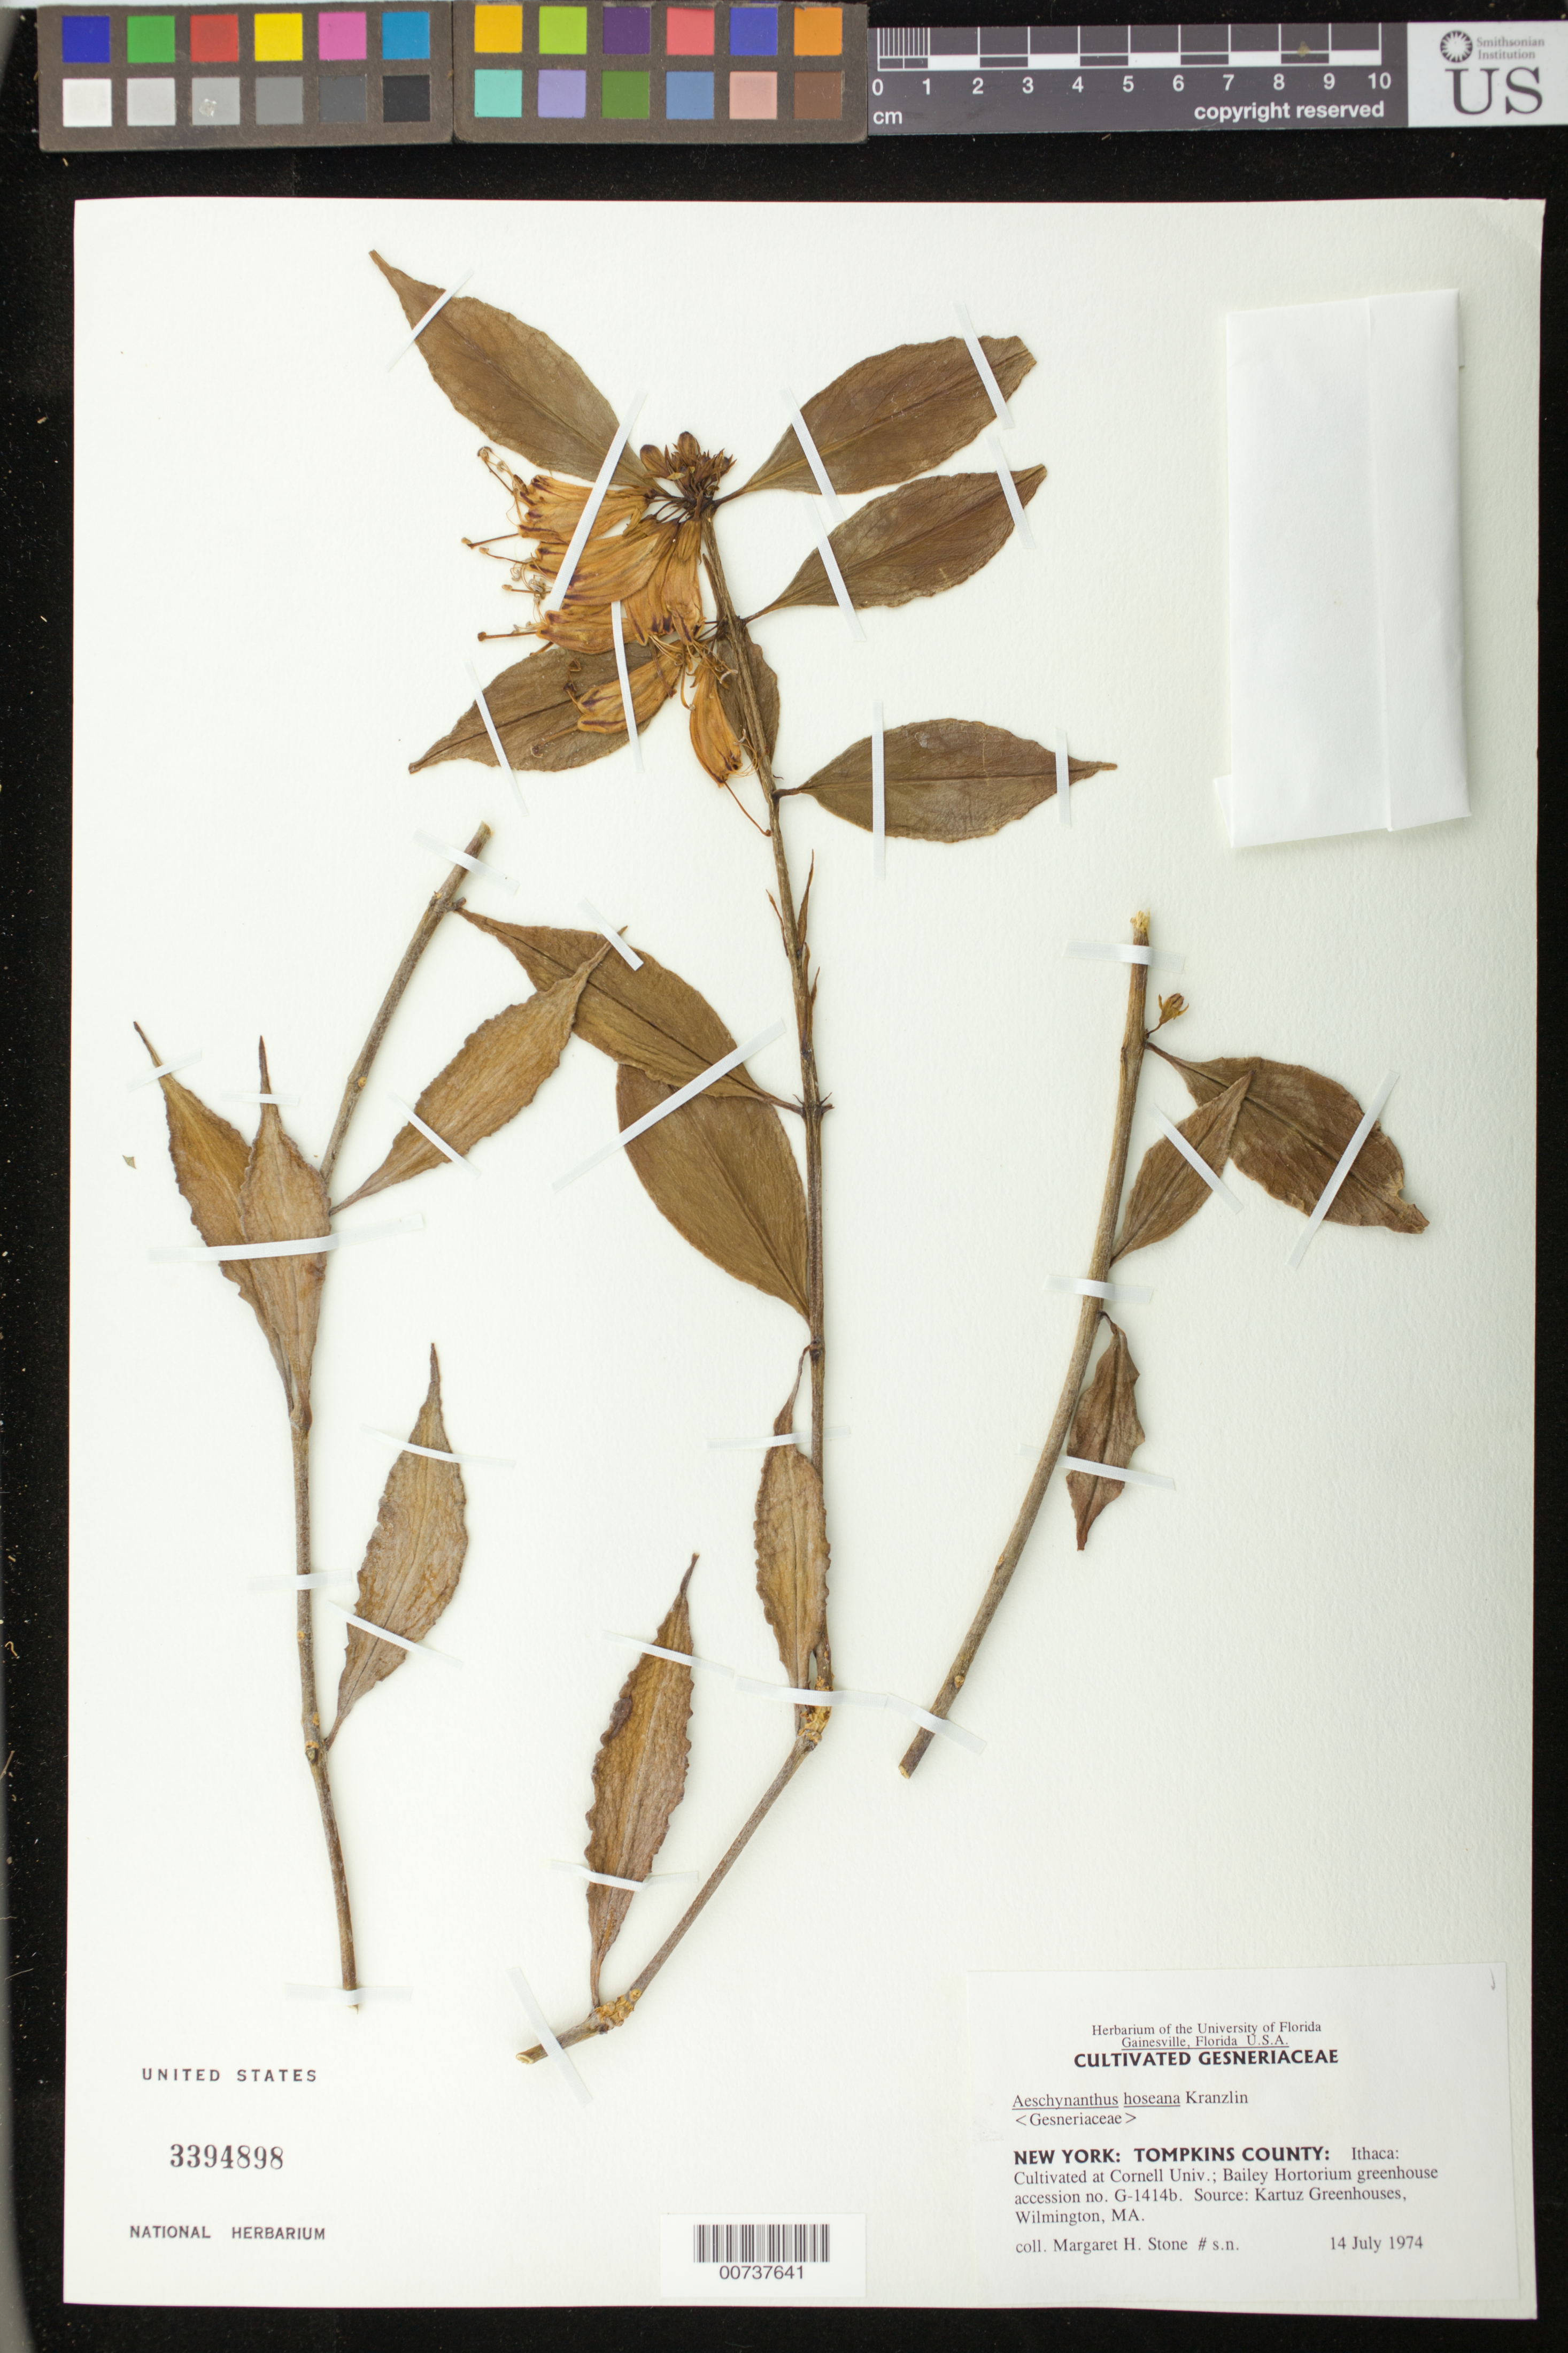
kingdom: Plantae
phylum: Tracheophyta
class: Magnoliopsida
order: Lamiales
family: Gesneriaceae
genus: Aeschynanthus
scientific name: Aeschynanthus hoseanus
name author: Kraenzl.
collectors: M. Stone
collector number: s.n. [G-1414b]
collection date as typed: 14 Jul 1974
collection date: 1974-07-14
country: United States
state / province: New York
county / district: Tompkins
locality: New York: Tompkins County: Ithaca [New York]: Cultivated at Cornell University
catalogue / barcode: US 3394898